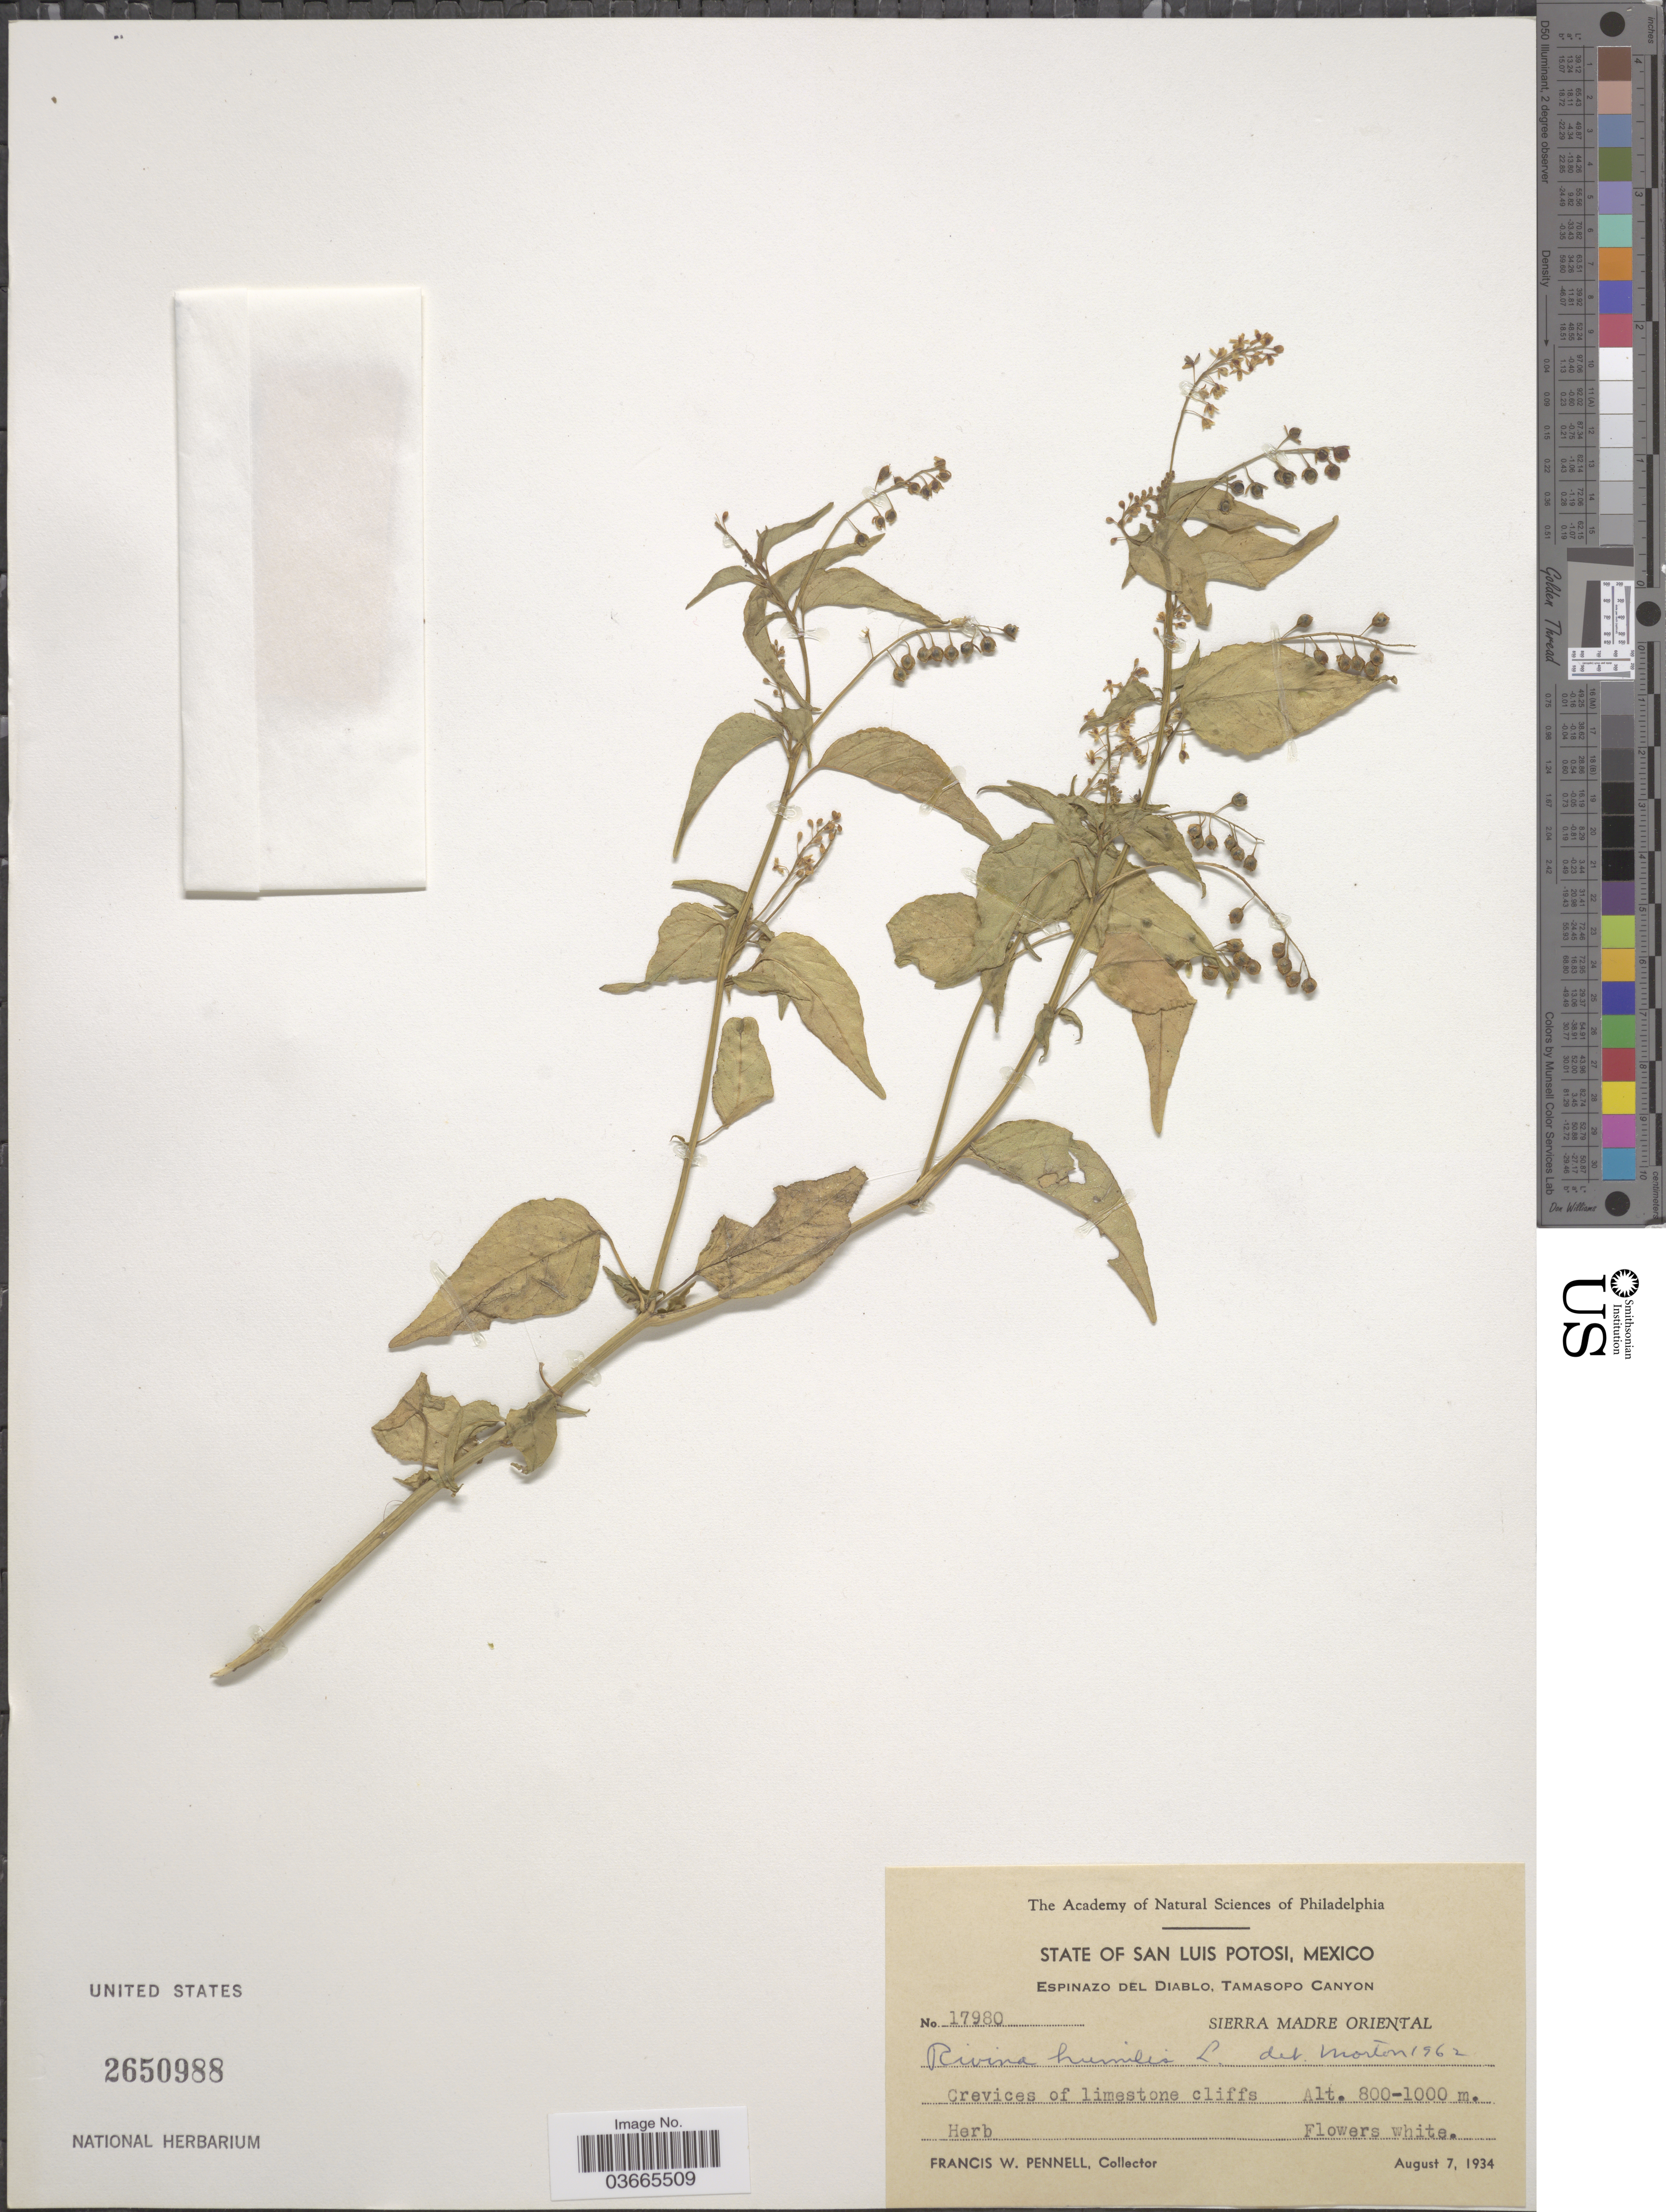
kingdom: Plantae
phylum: Tracheophyta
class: Magnoliopsida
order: Caryophyllales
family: Phytolaccaceae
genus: Rivina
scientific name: Rivina humilis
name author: L.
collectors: F. W. Pennell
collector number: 17980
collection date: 1934-08-07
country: Mexico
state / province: San Luis Potosí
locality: Espinazo del Diablo, Tamasopo Canyon. Sierra Madre Oriental.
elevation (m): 800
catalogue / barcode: US 2650988